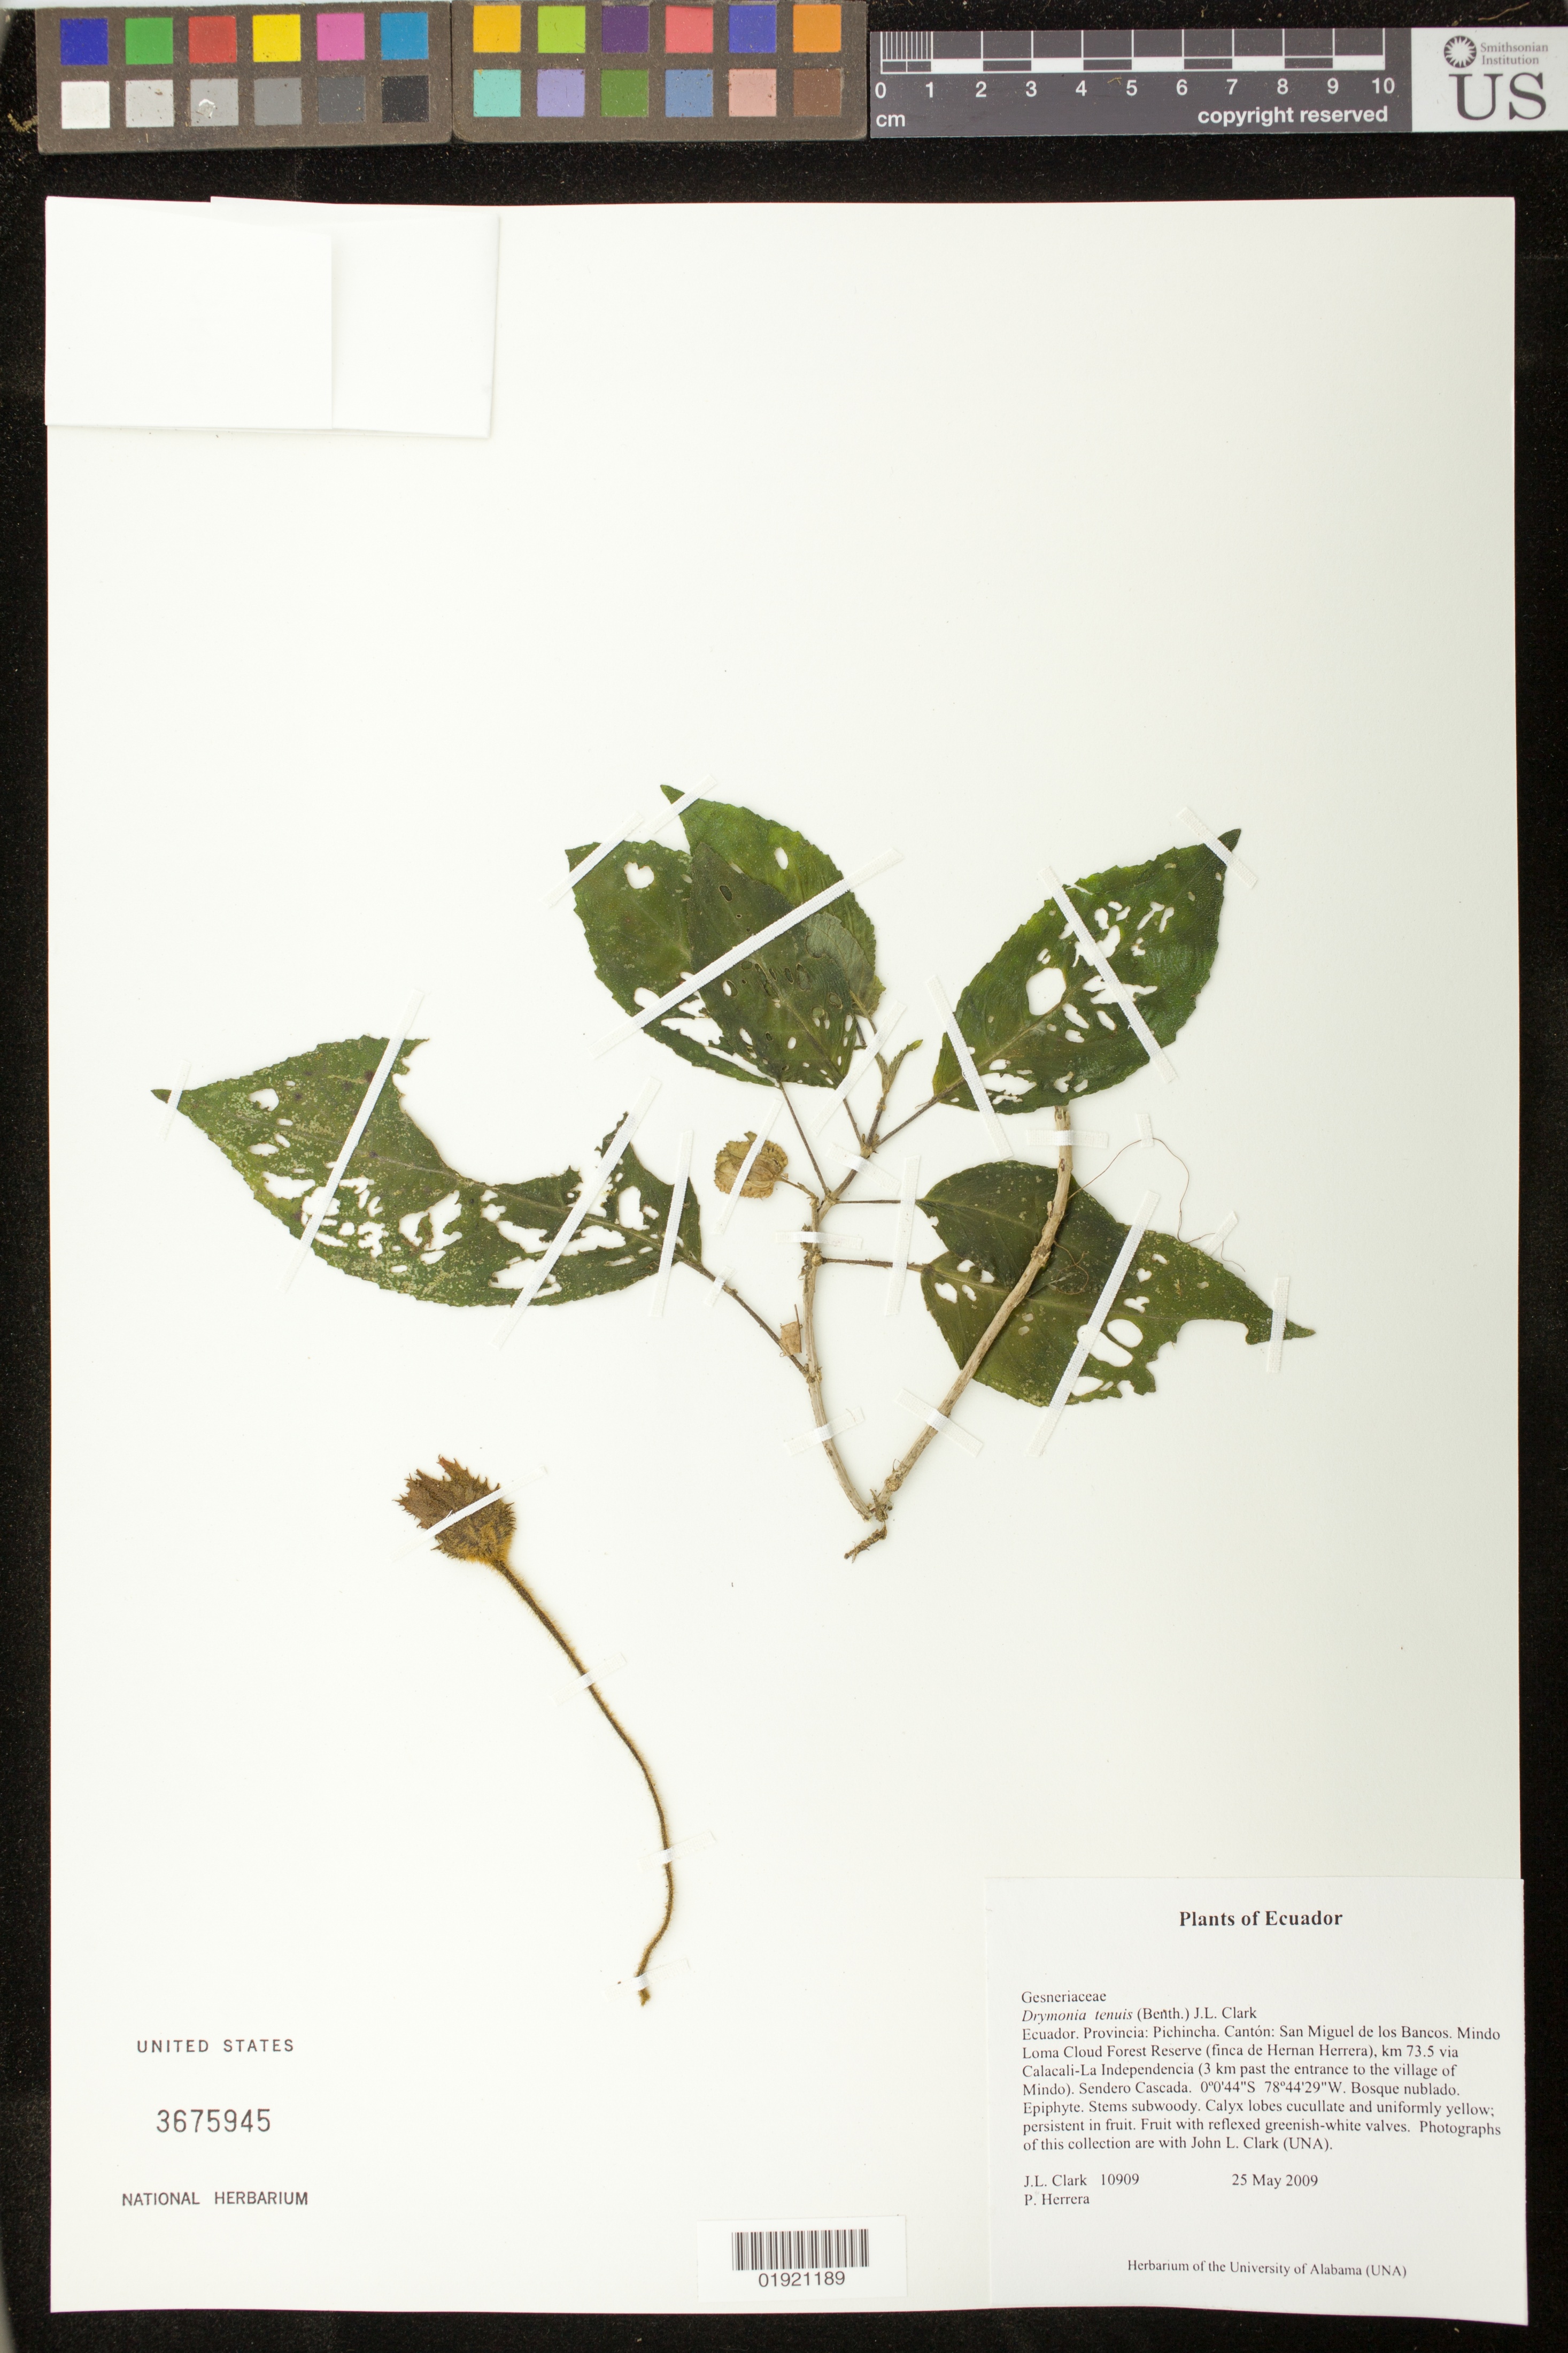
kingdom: Plantae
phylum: Tracheophyta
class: Magnoliopsida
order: Lamiales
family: Gesneriaceae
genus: Drymonia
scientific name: Drymonia tenuis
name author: (Benth.) J.L. Clark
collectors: J. L. Clark & Herrera, P.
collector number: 10909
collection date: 2009-05-25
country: Ecuador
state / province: Pichincha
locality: Canton: San Miguel de los Bancos. Mindo Loma Cloud Forest Reserve (finca de Hernan Herrera), km 73.5 via Calacali-La Independencia (3 km past the entrance to the village of Mindo). Sendero Cascada.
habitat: Bosque nublado.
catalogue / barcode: US 3675945